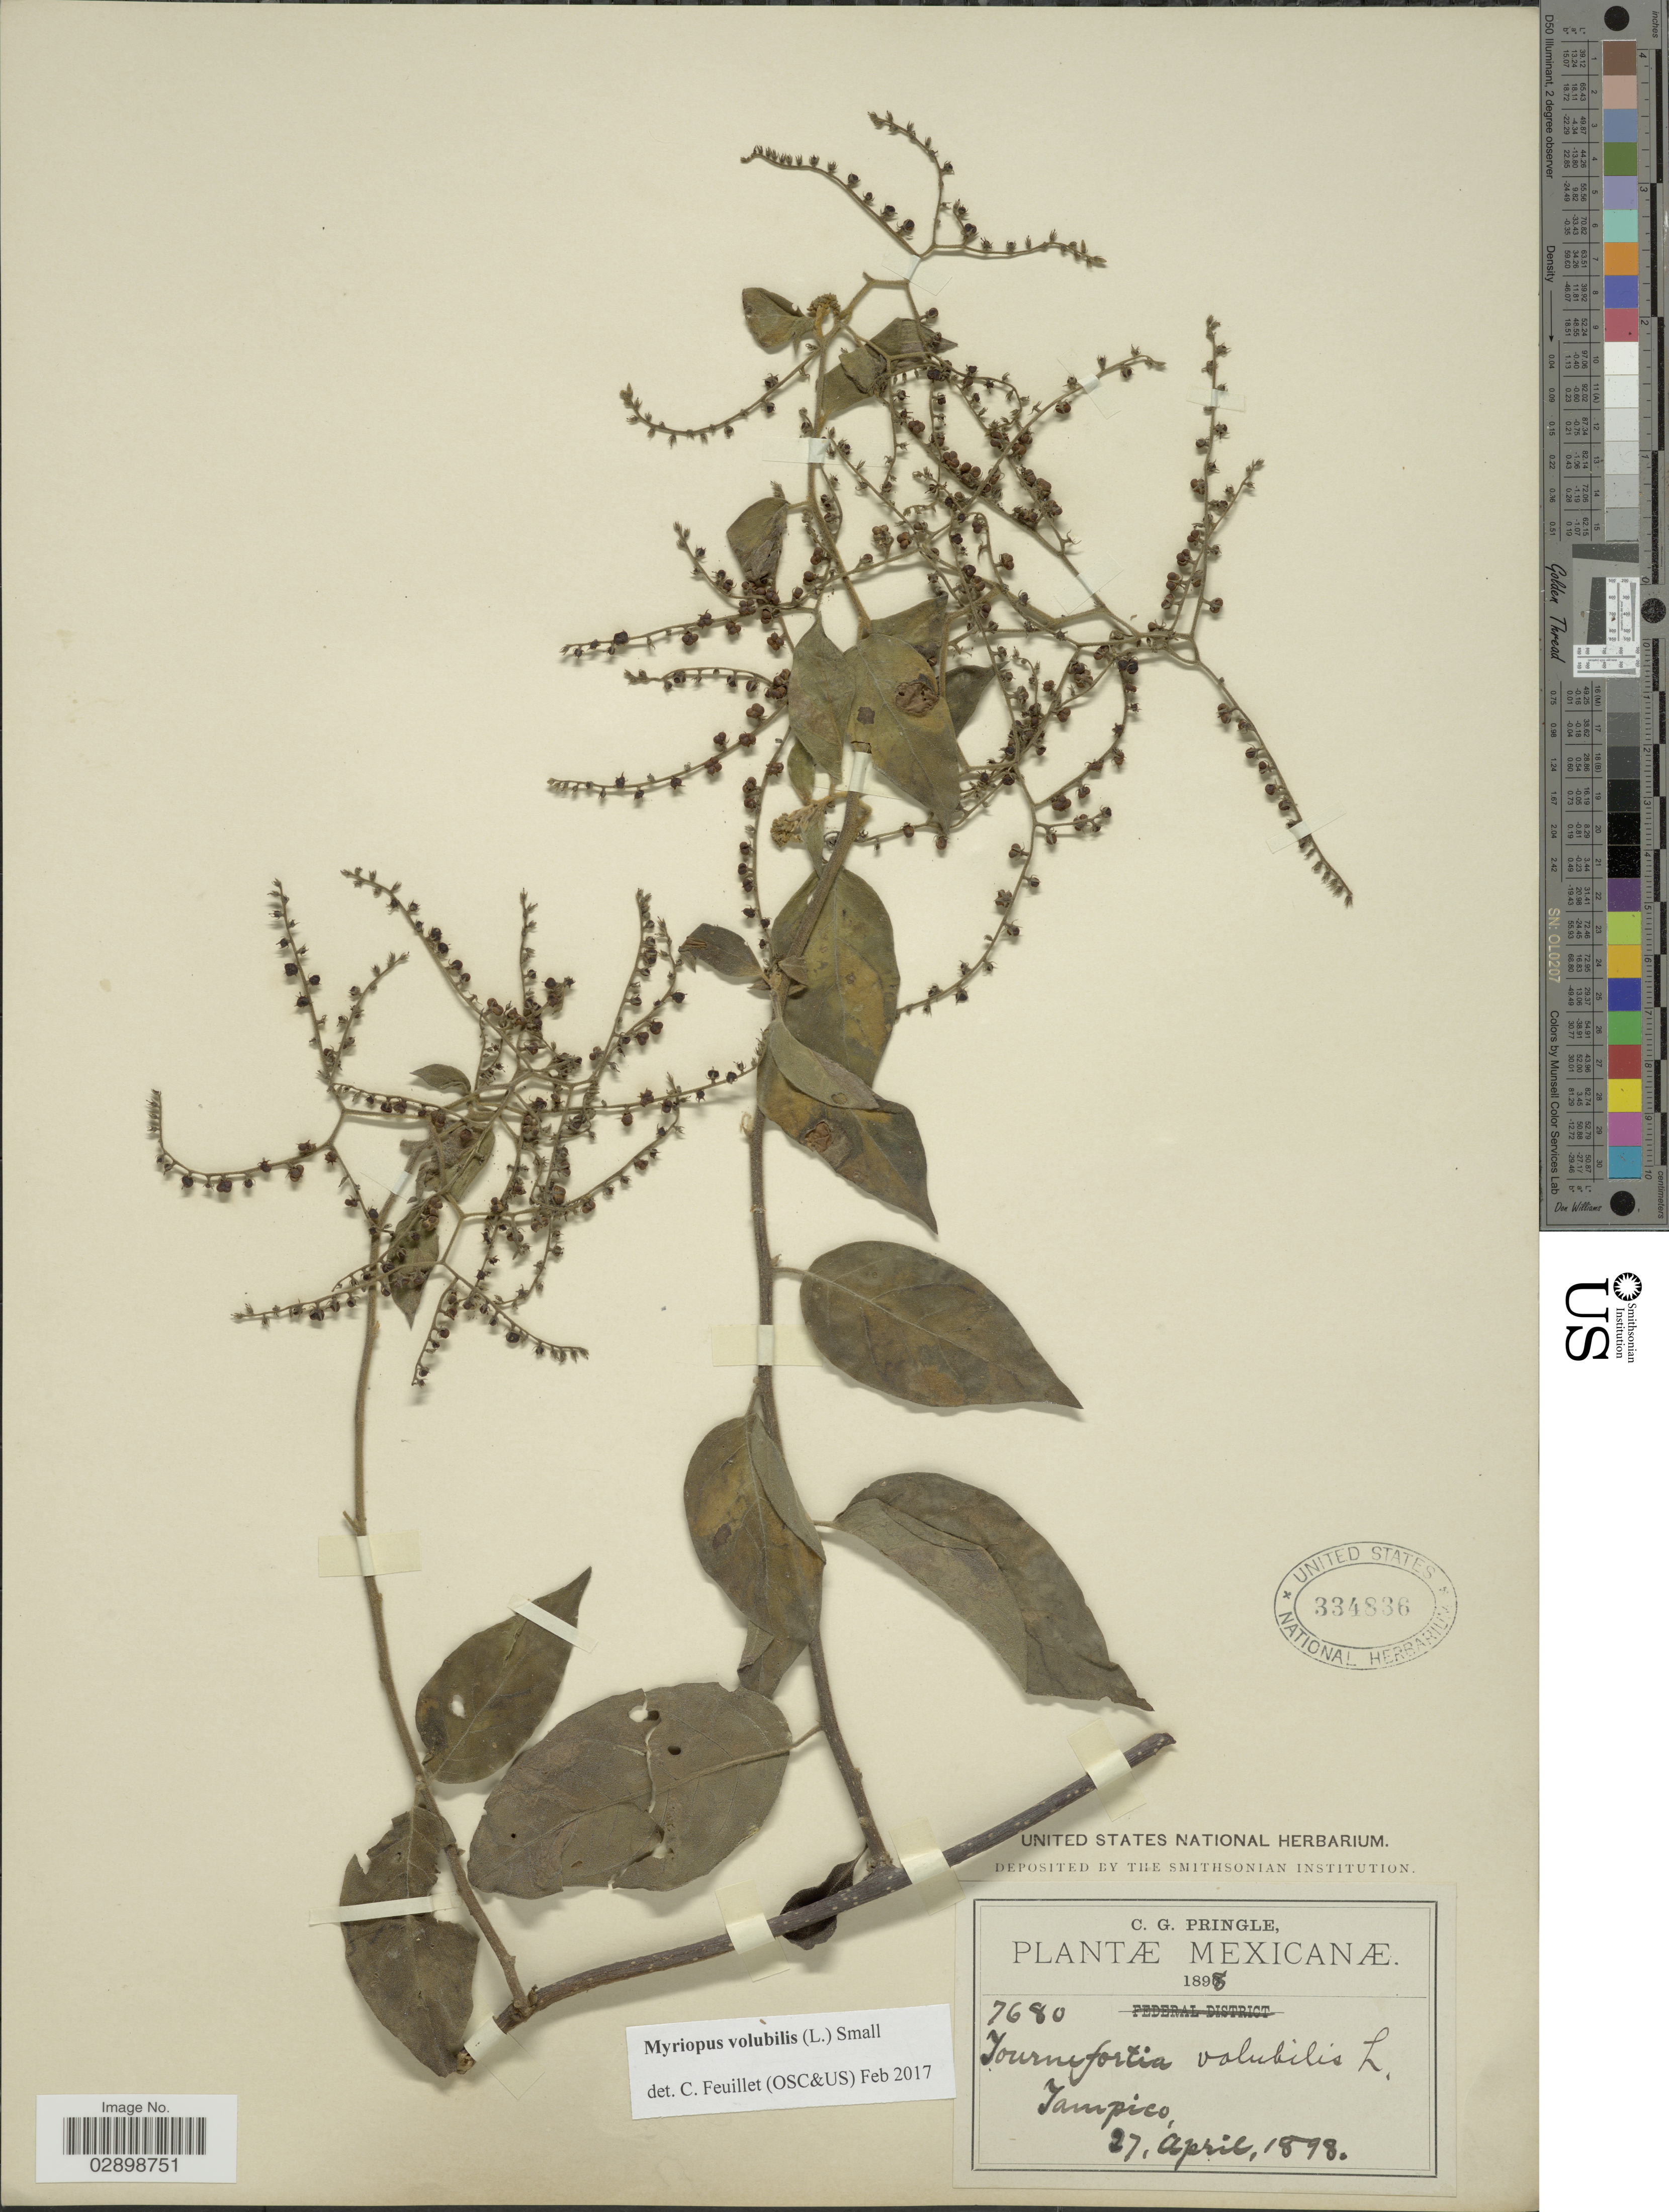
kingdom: Plantae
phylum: Tracheophyta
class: Magnoliopsida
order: Boraginales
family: Heliotropiaceae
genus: Myriopus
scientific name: Myriopus volubilis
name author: (L.) Small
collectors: C. G. Pringle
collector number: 7680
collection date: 1898-04-27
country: Mexico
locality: Tampico.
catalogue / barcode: US 334836